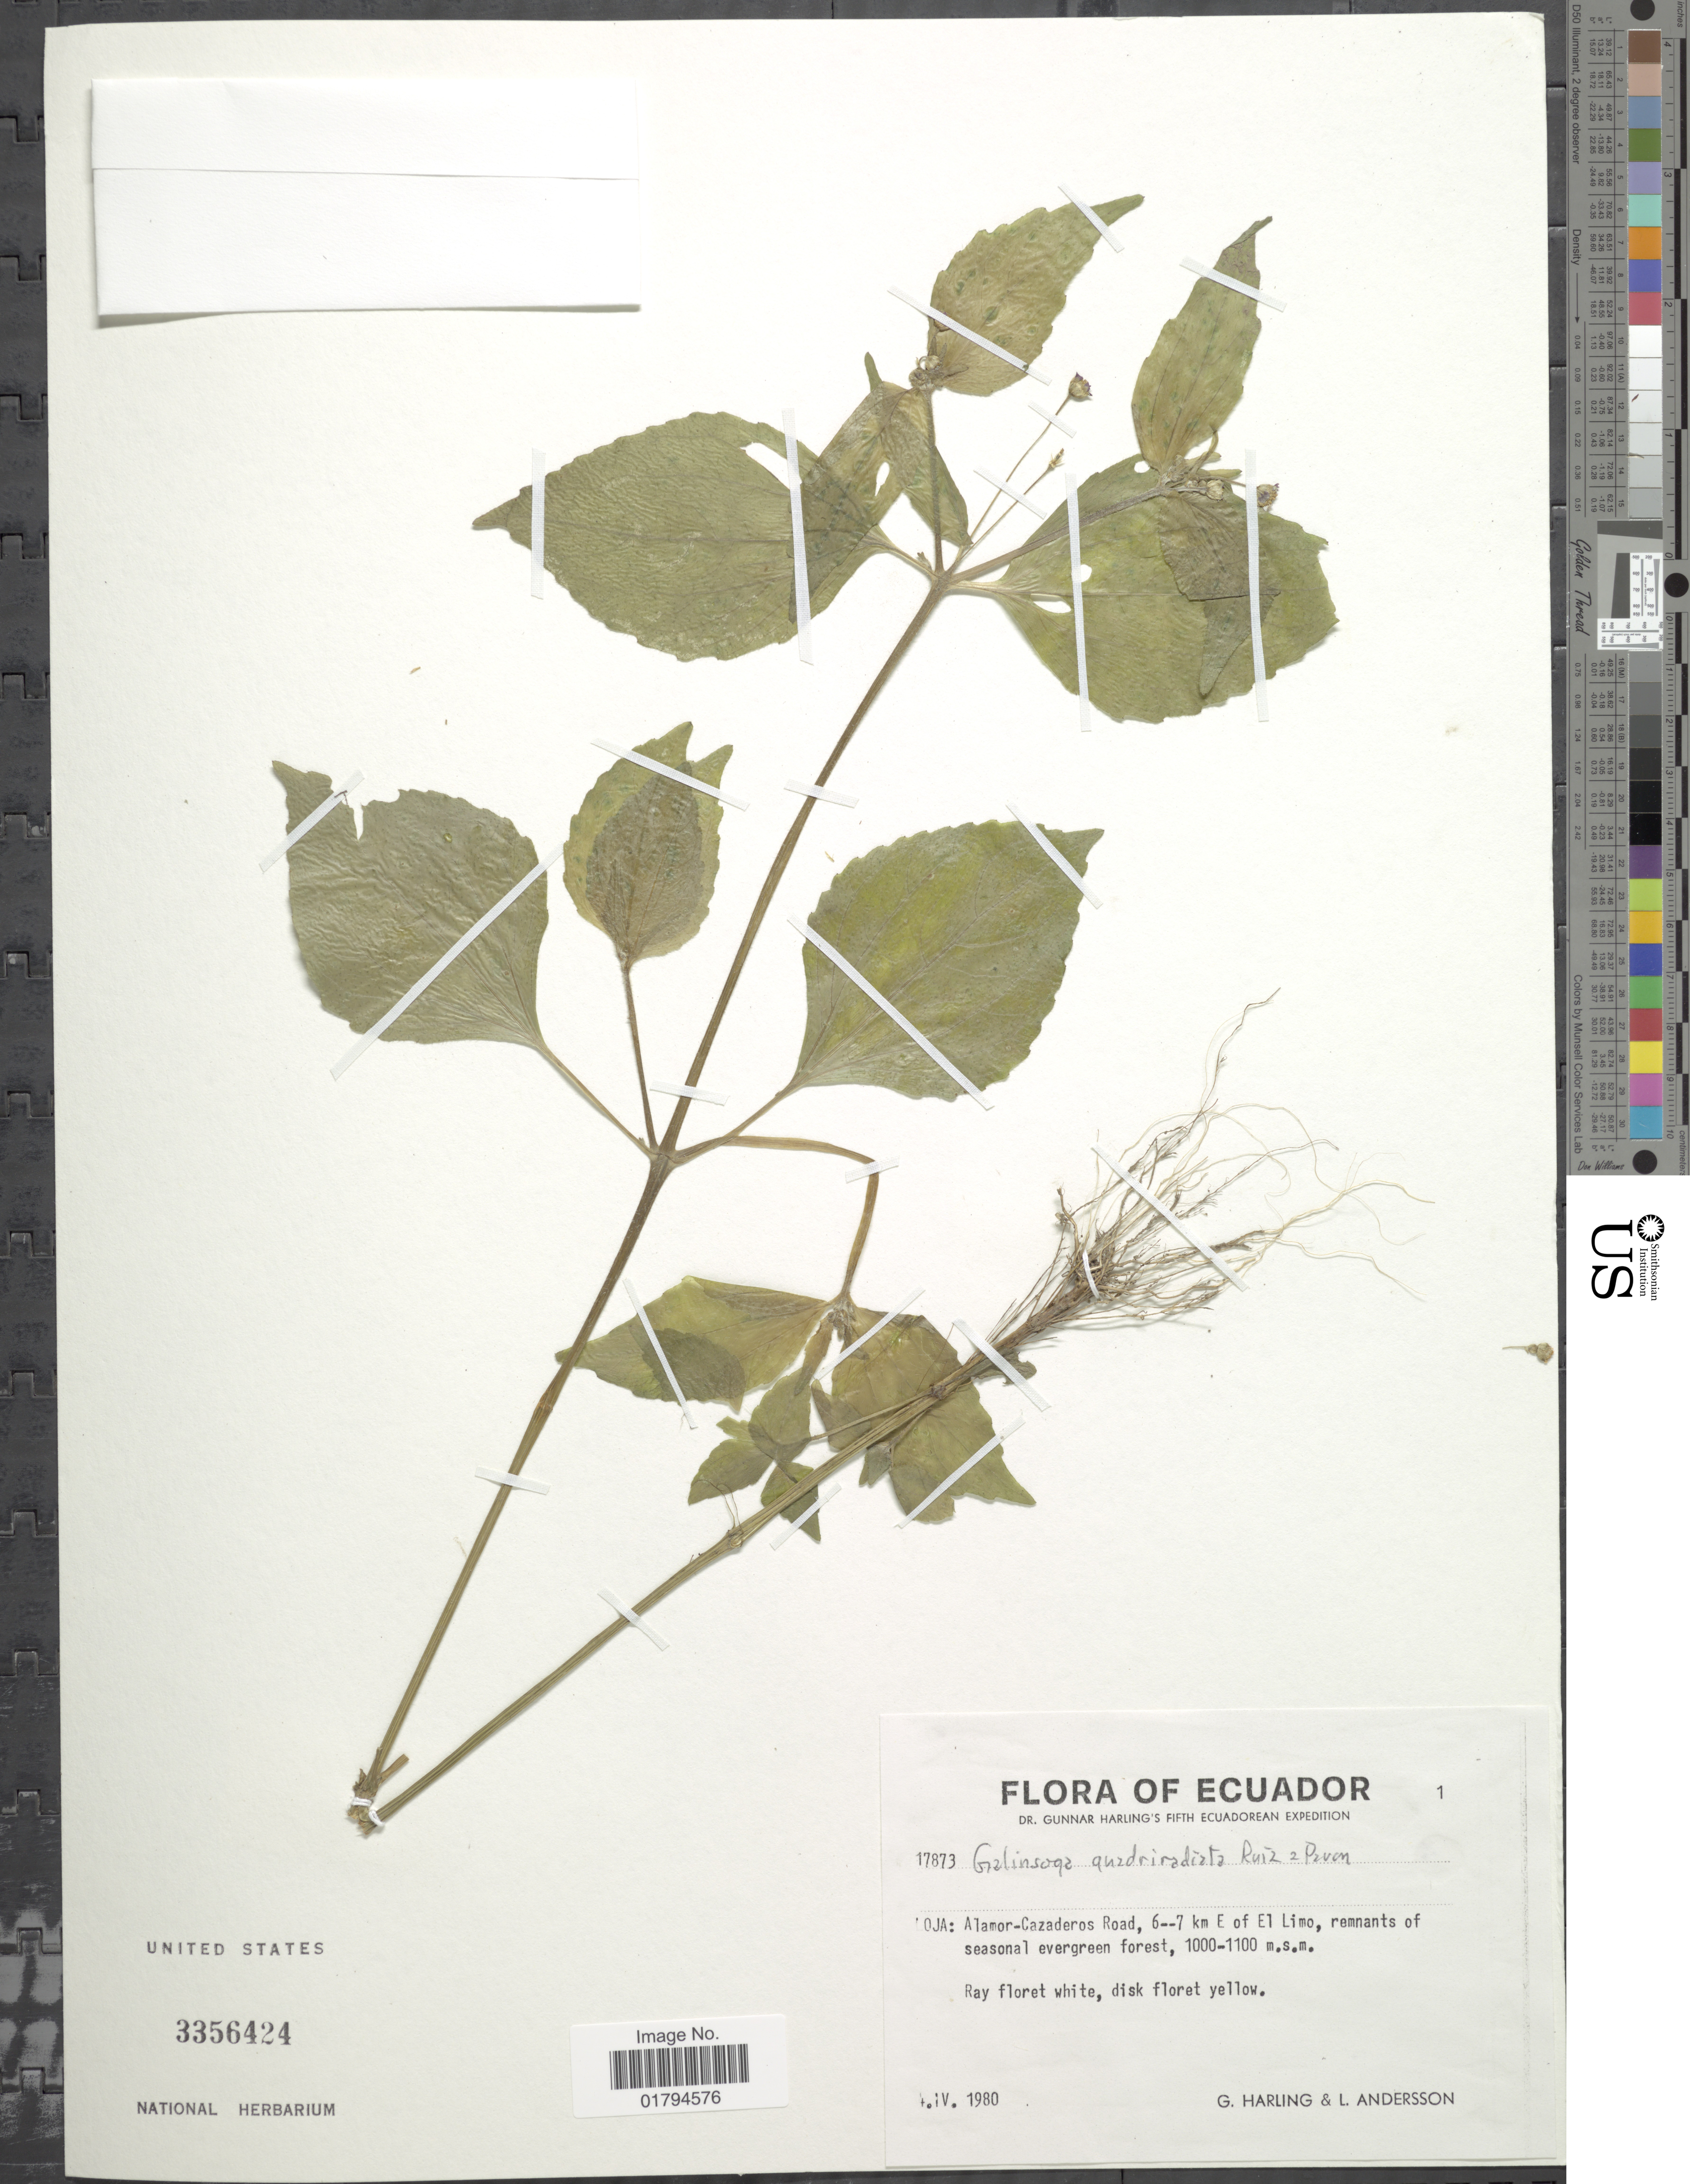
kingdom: Plantae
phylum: Tracheophyta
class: Magnoliopsida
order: Asterales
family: Asteraceae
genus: Galinsoga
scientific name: Galinsoga quadriradiata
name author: Ruiz & Pav.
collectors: G. Harling & L. Andersson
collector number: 17873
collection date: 1980-04-04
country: Ecuador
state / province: Loja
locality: Alamor-Cazaderos Road, 6--7 k E of El Limo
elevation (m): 1000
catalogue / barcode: US 3356424